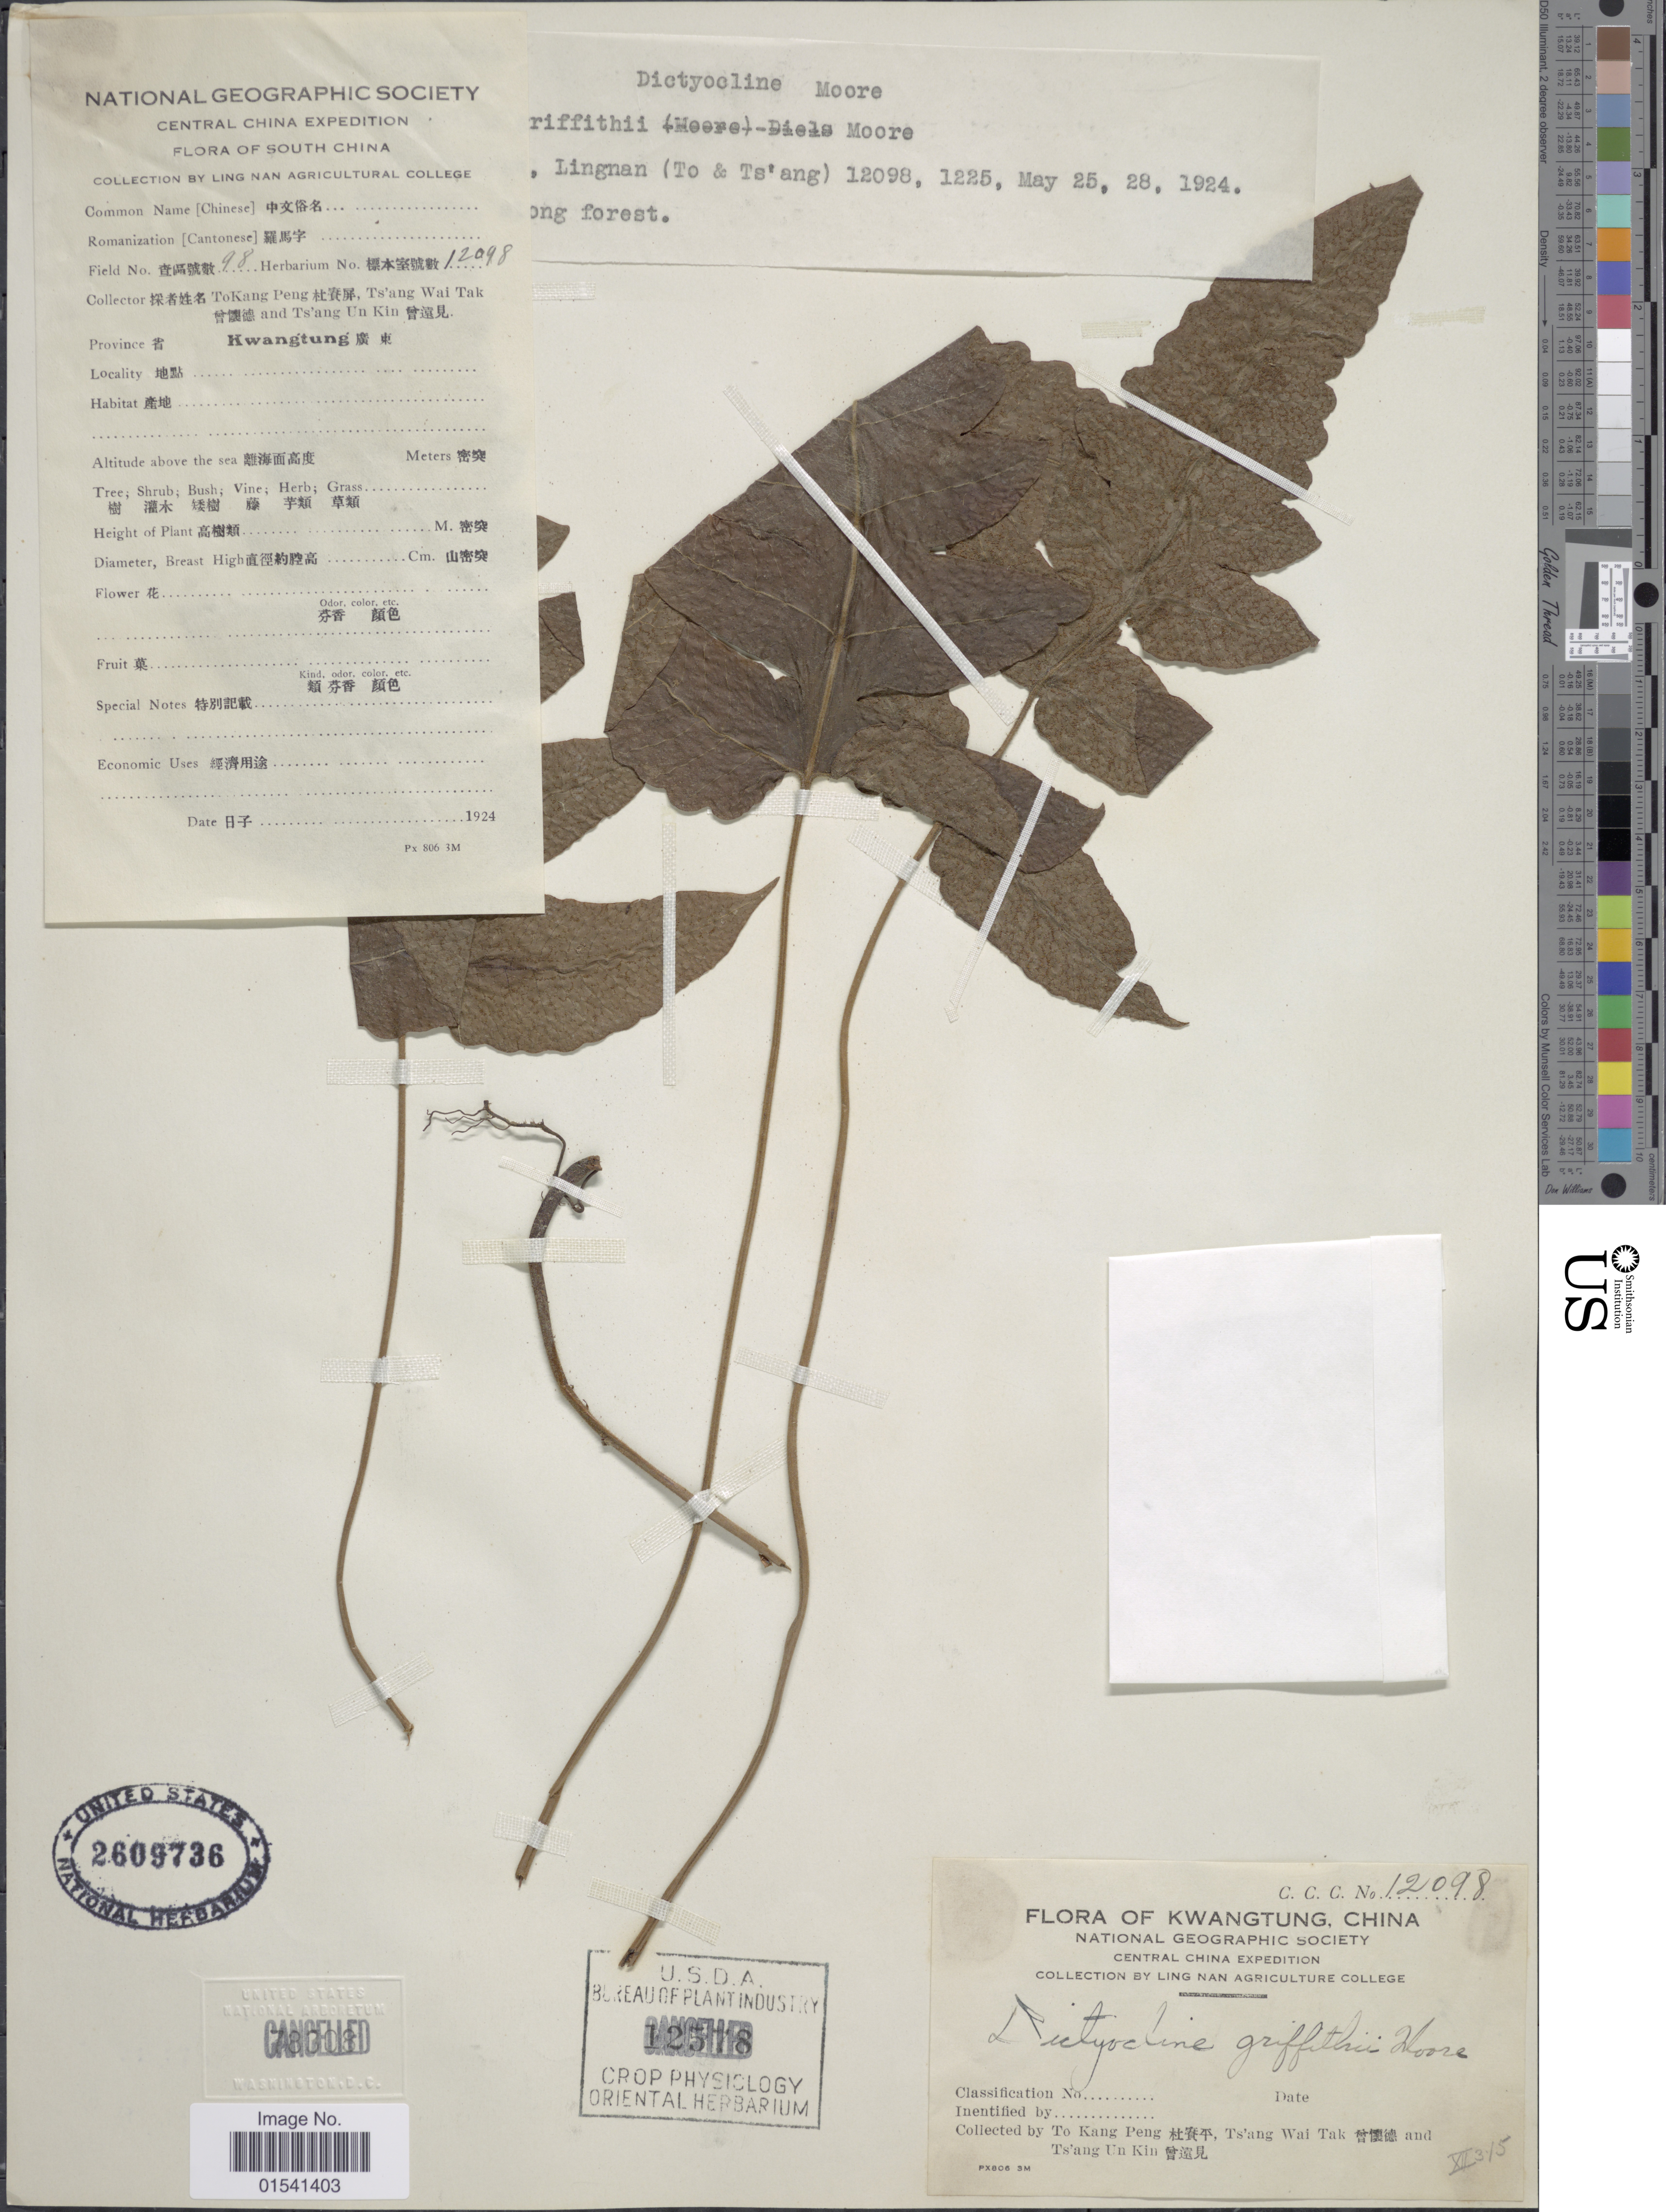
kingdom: Plantae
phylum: Tracheophyta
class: Polypodiopsida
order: Polypodiales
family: Thelypteridaceae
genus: Stegnogramma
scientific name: Stegnogramma griffithii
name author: (T. Moore) K. Iwats.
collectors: T. K. Peng, T. Tak & T. Kin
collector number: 98/12098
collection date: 1924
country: China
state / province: Guangdong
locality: South China, kwangtung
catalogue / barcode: US 2609736